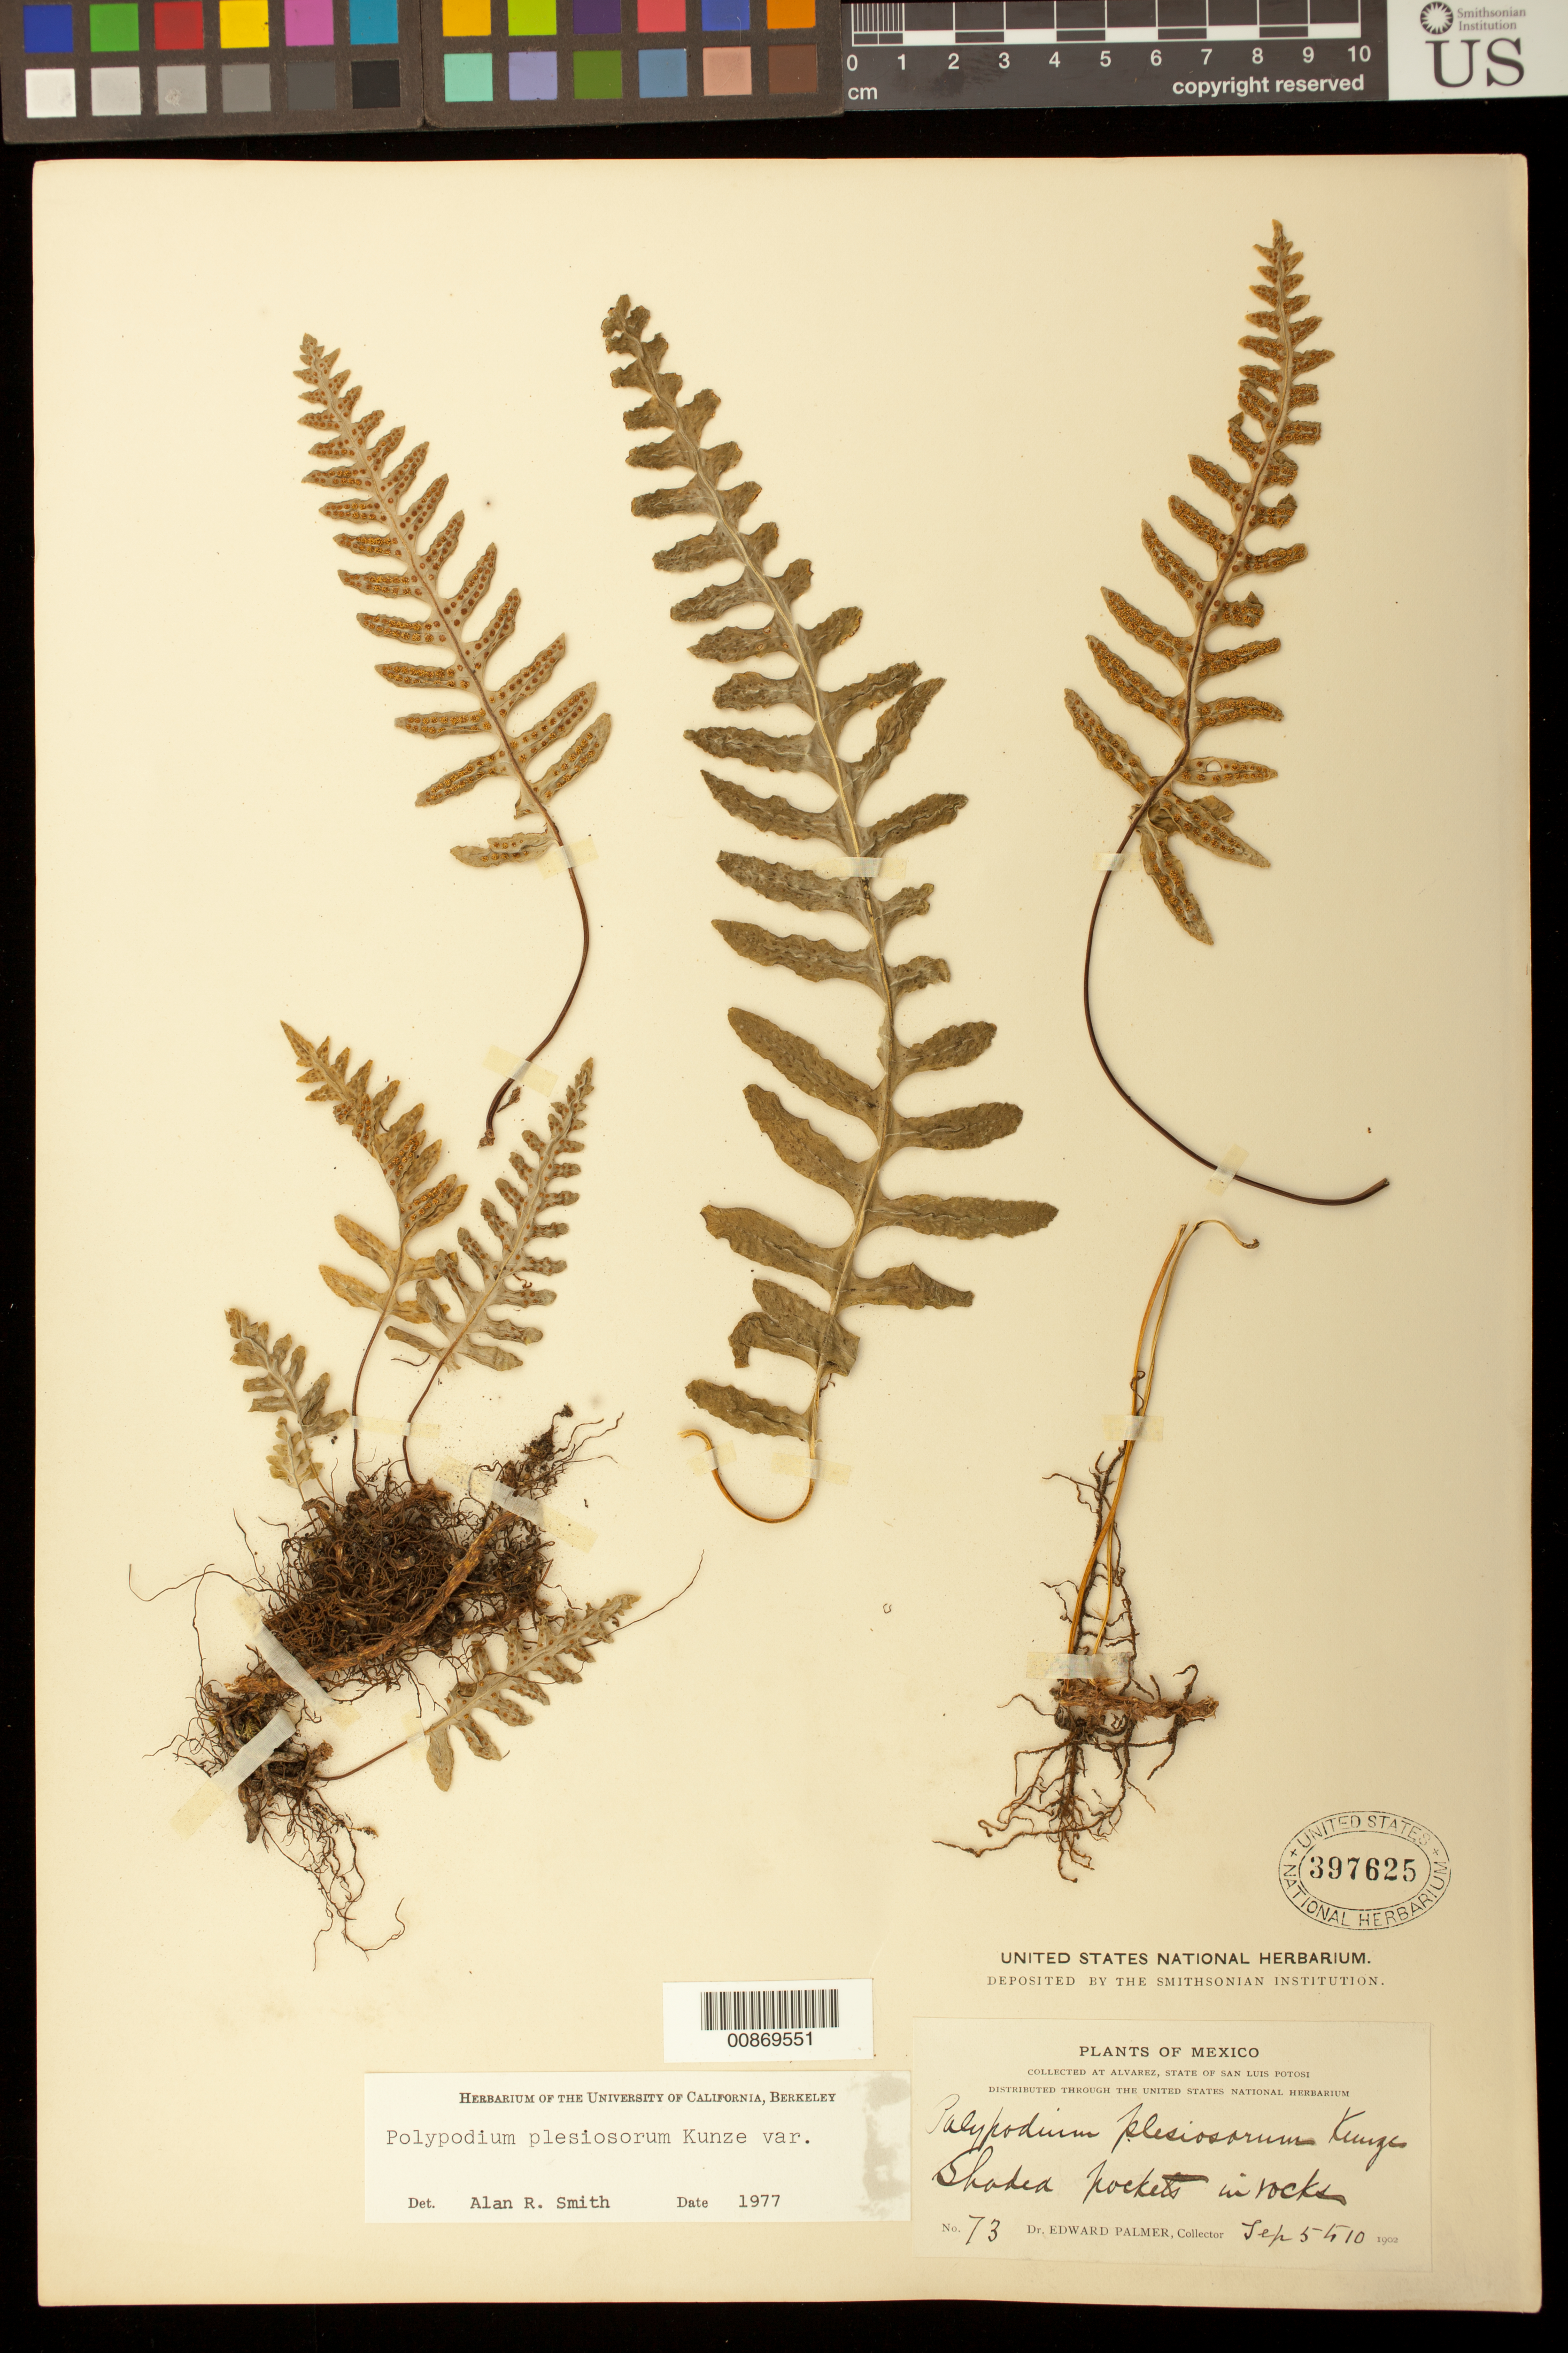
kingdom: Plantae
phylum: Tracheophyta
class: Polypodiopsida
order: Polypodiales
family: Polypodiaceae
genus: Polypodium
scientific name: Polypodium plesiosorum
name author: Kunze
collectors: E. Palmer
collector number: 73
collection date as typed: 05 Sep 1902 to 10 Sep 1902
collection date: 1902-09-05/1902-09-10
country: Mexico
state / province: San Luis Potosí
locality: Alvarez, San Luis Potosí.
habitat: Shaded pockets in rocks.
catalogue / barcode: US 397625